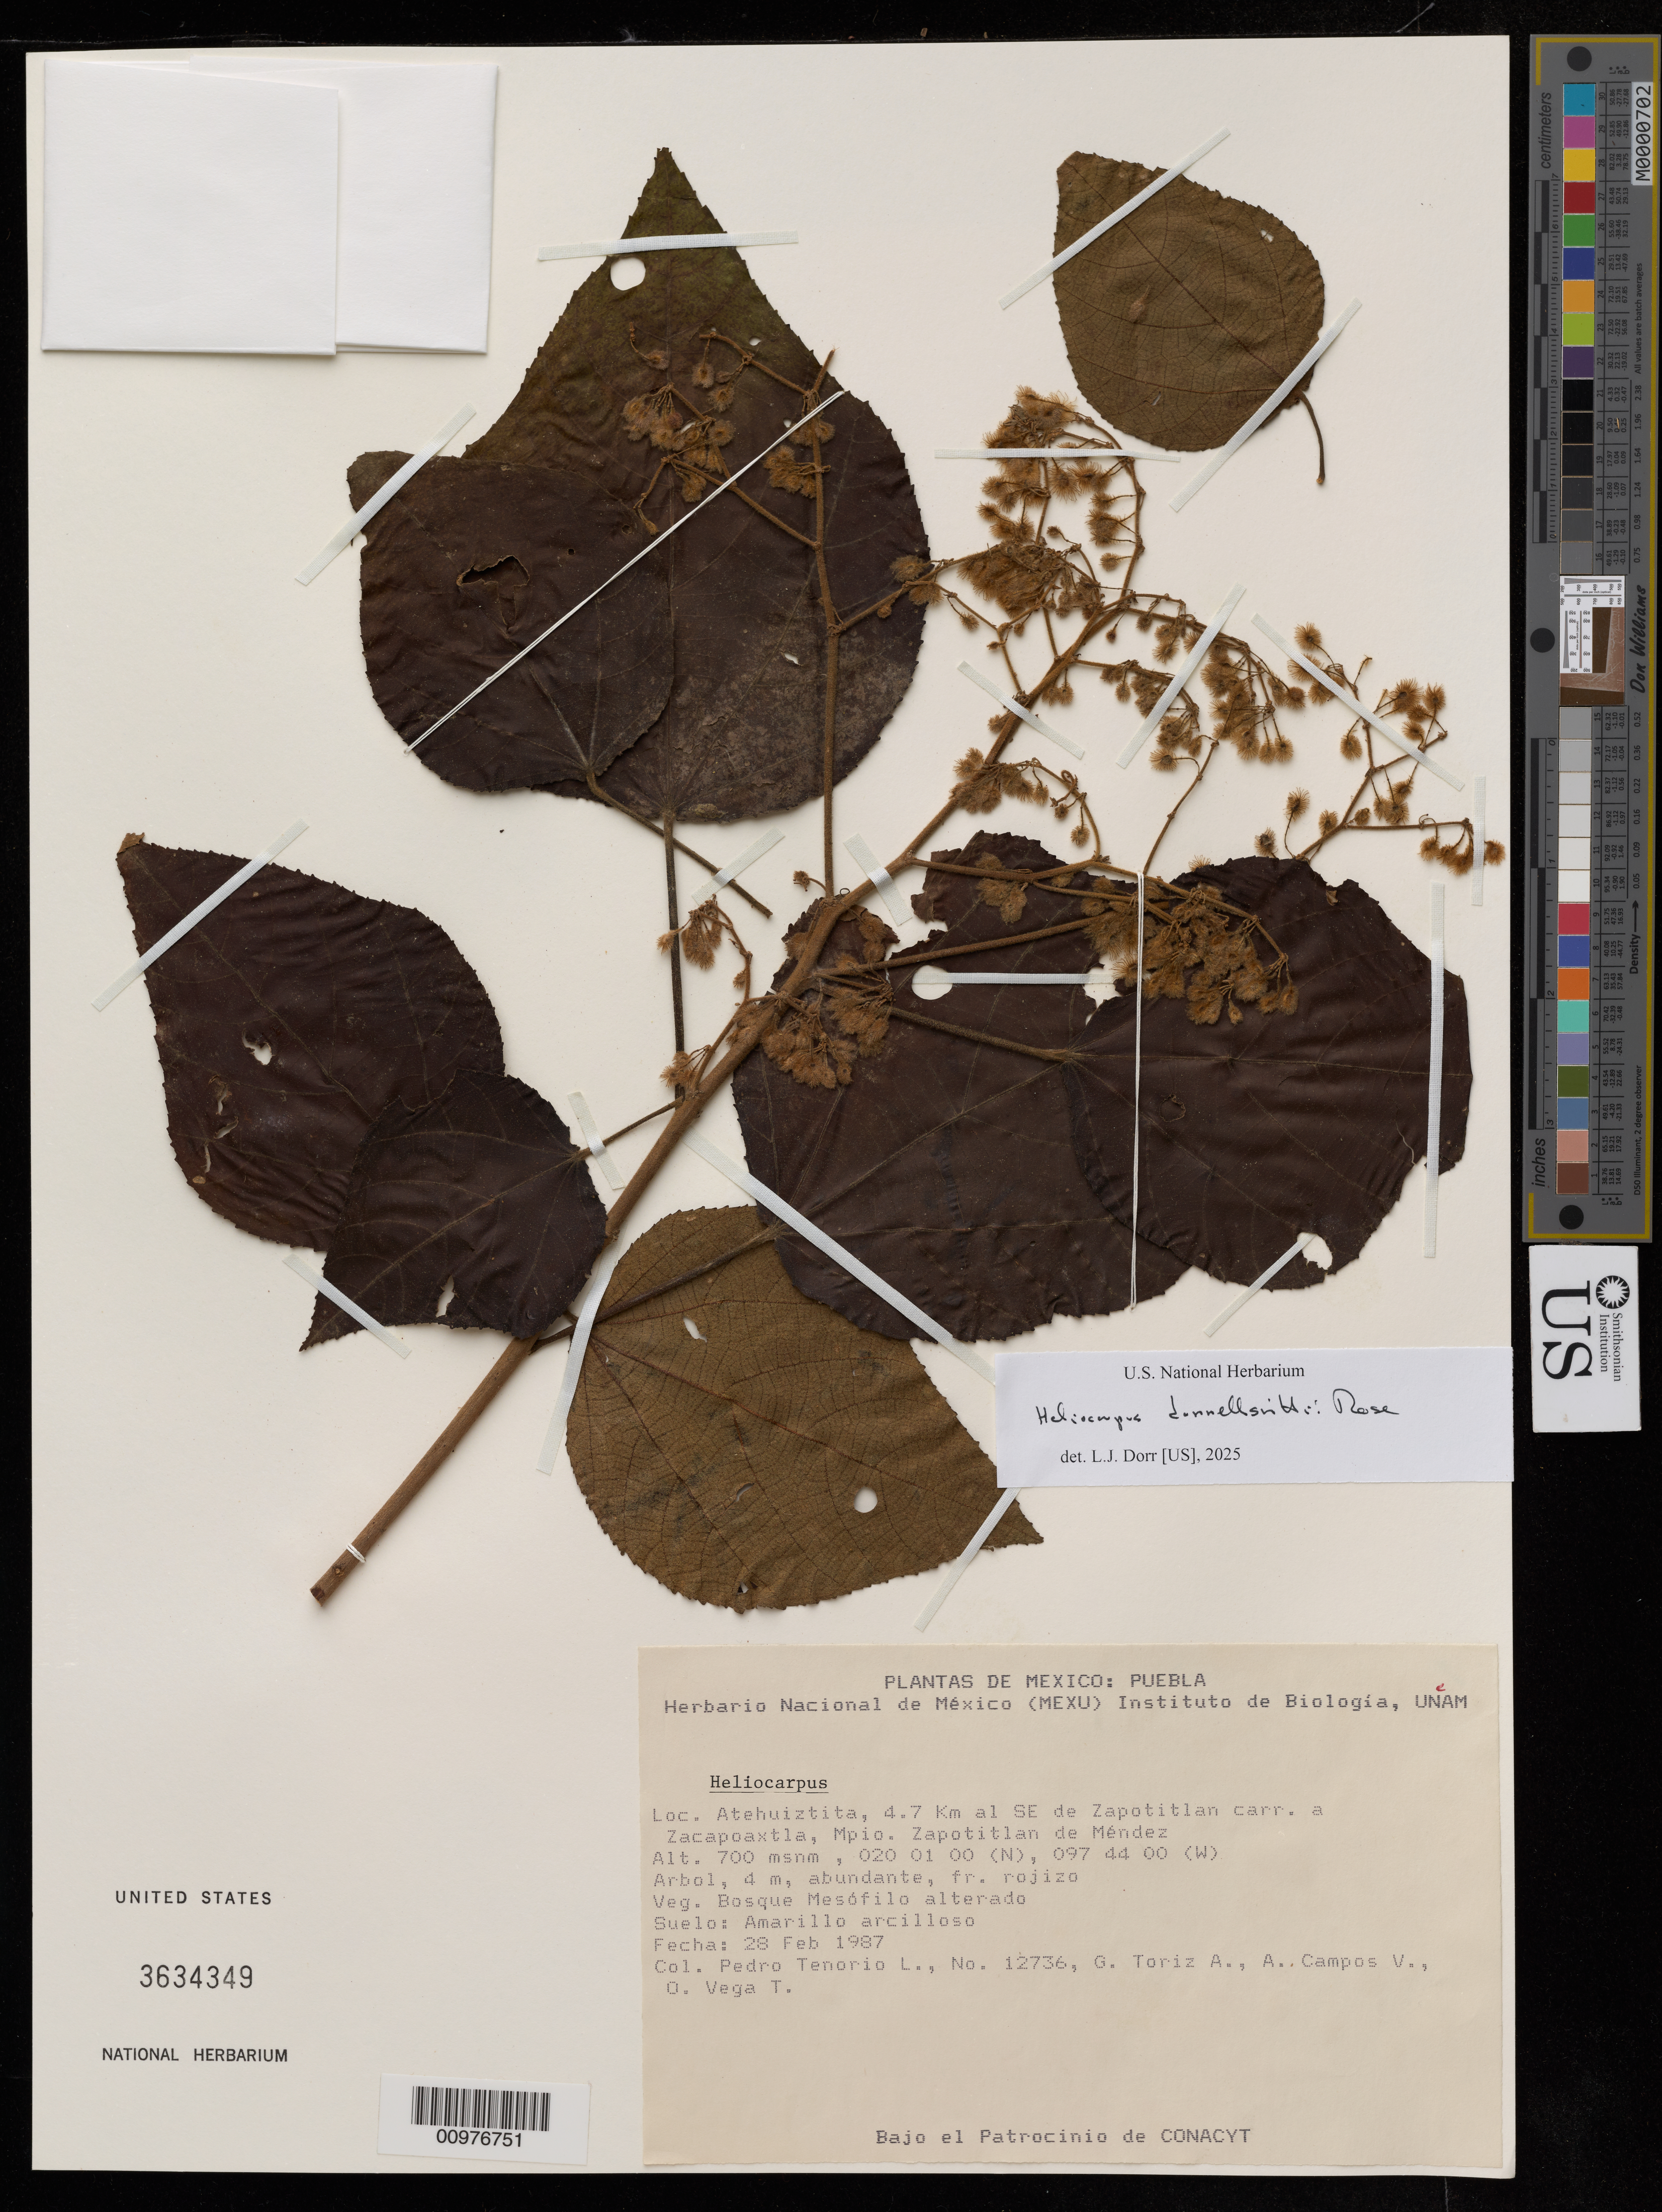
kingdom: Plantae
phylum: Tracheophyta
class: Magnoliopsida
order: Malvales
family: Malvaceae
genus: Heliocarpus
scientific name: Heliocarpus donnellsmithii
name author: Rose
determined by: Dorr, Laurence J., Curator (BOT), Smithsonian Institution - National Museum of Natural History (UNITED STATES)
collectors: P. Tenorio L. et al.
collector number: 12736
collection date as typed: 28 Feb 1987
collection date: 1987-02-28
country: Mexico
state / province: Puebla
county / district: Ahuacatlán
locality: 4.7 Km al SE de Zapotitlan carr. a Zacapoaxtla, Mpio. Zapotitlan de Mendez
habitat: bosque mesofilo, alterado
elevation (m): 700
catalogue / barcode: US 3634349